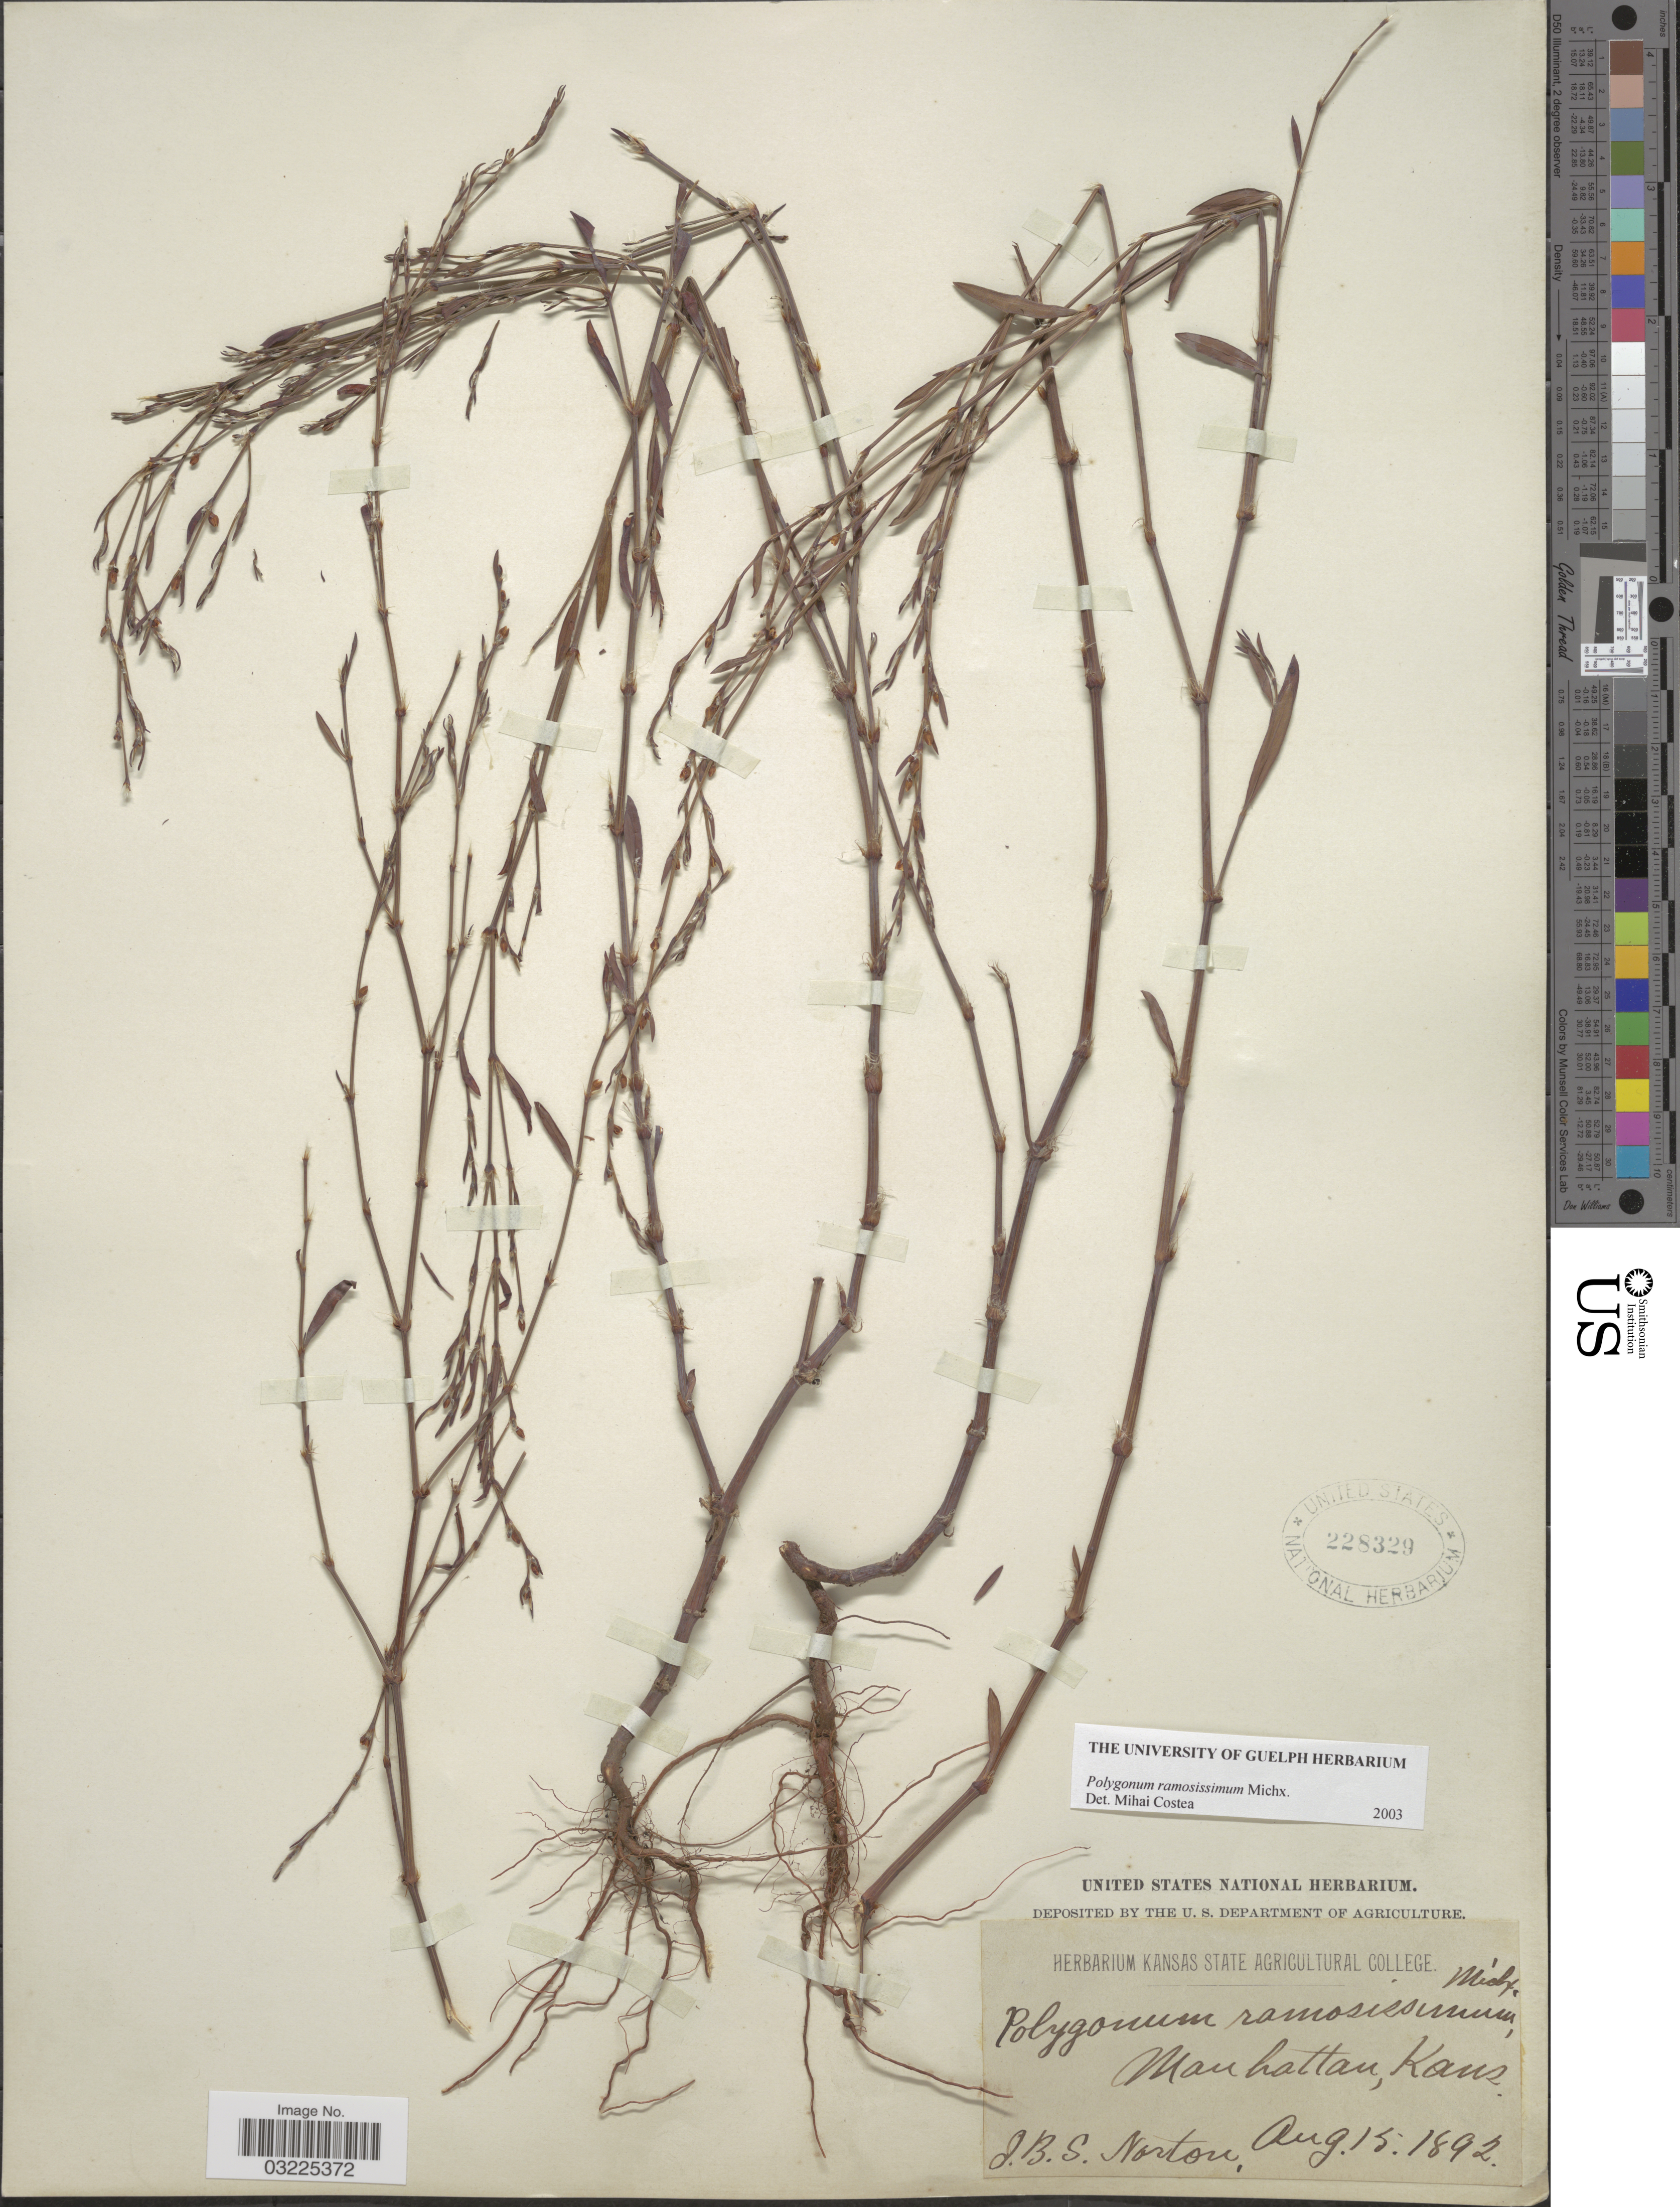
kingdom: Plantae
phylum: Tracheophyta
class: Magnoliopsida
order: Caryophyllales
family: Polygonaceae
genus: Polygonum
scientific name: Polygonum ramosissimum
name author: Michx.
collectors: J. B. S. Norton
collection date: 1892-08-15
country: United States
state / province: Kansas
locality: Manhattan, Kans.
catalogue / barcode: US 228329